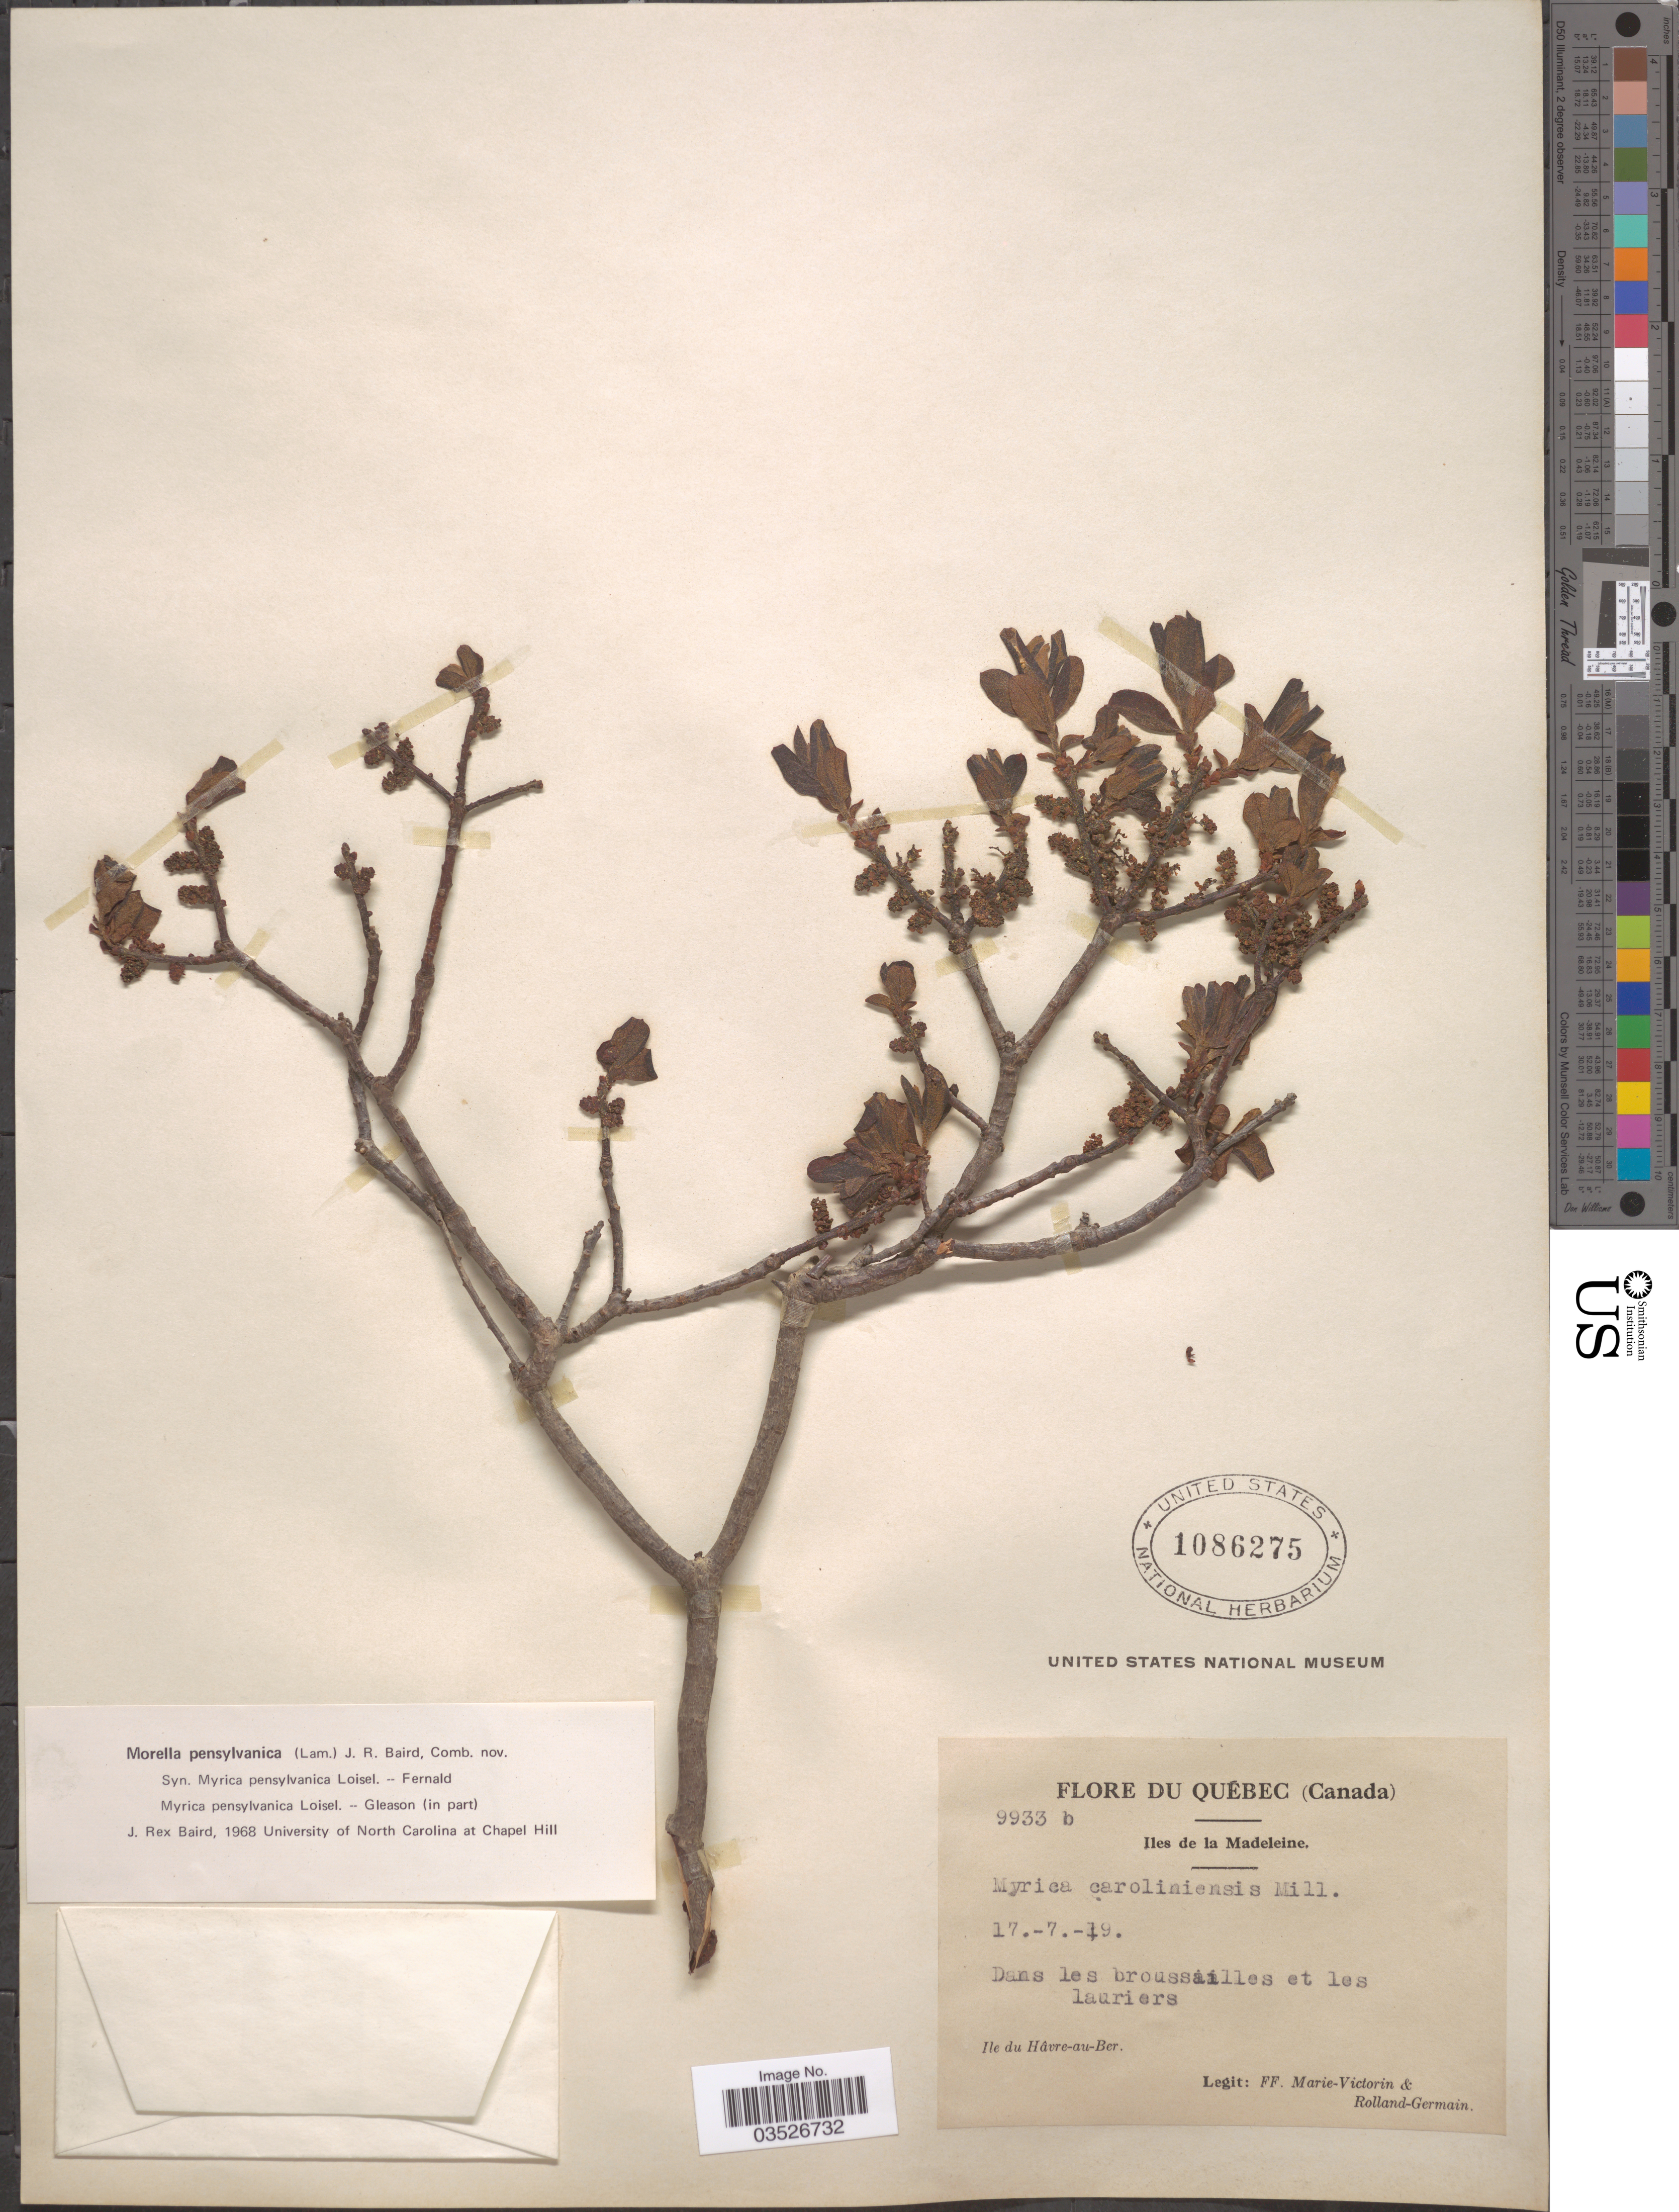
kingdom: Plantae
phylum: Tracheophyta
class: Magnoliopsida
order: Fagales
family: Myricaceae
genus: Morella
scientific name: Morella pensylvanica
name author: (Mirb.) Kartesz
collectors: F. Marie-Victorin & Rolland-Germain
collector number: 9933b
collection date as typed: Transcribed d/m/y: 17/7/19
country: Canada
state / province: Quebec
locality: Iles de la Madelaine. Dans les broussailles et les lauriers. Ile du Hâvre-au-Ber.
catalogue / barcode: US 1086275